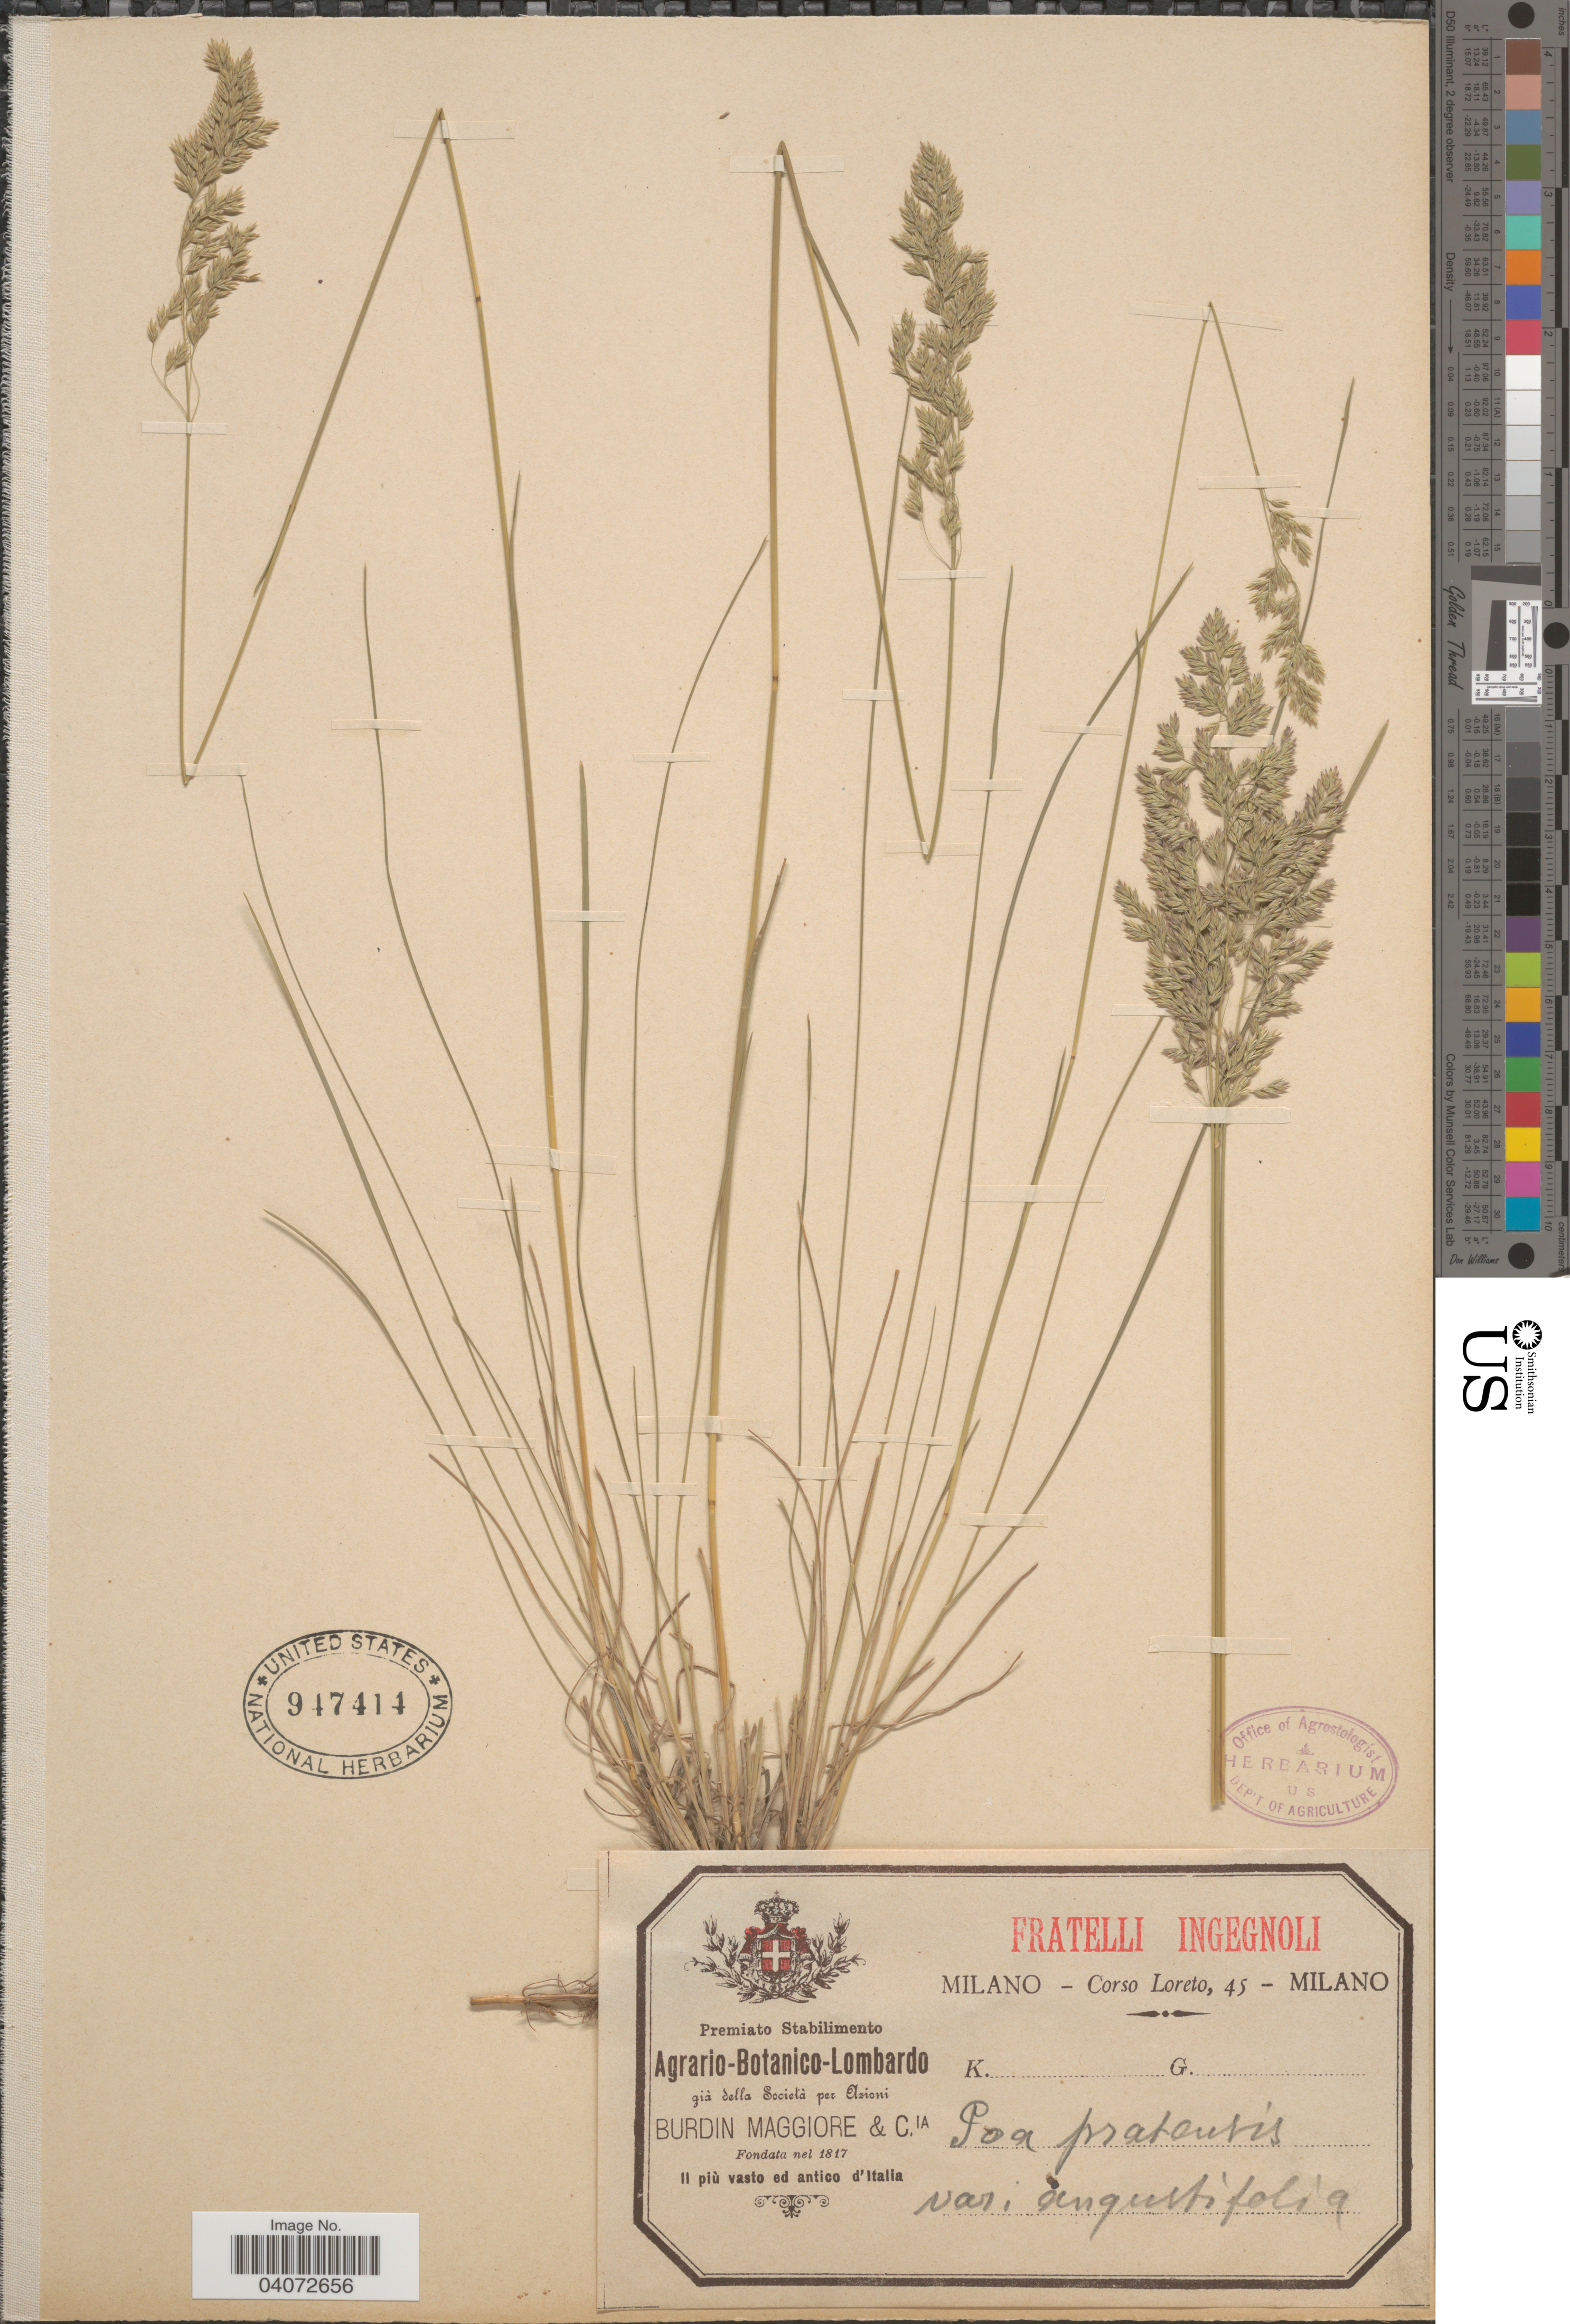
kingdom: Plantae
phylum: Tracheophyta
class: Liliopsida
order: Poales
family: Poaceae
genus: Poa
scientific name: Poa pratensis subsp. angustifolia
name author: (L.) Lej.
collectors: Loreto, C.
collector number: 45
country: Italy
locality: Li più vasto ed antico d'italia.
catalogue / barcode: US 947414